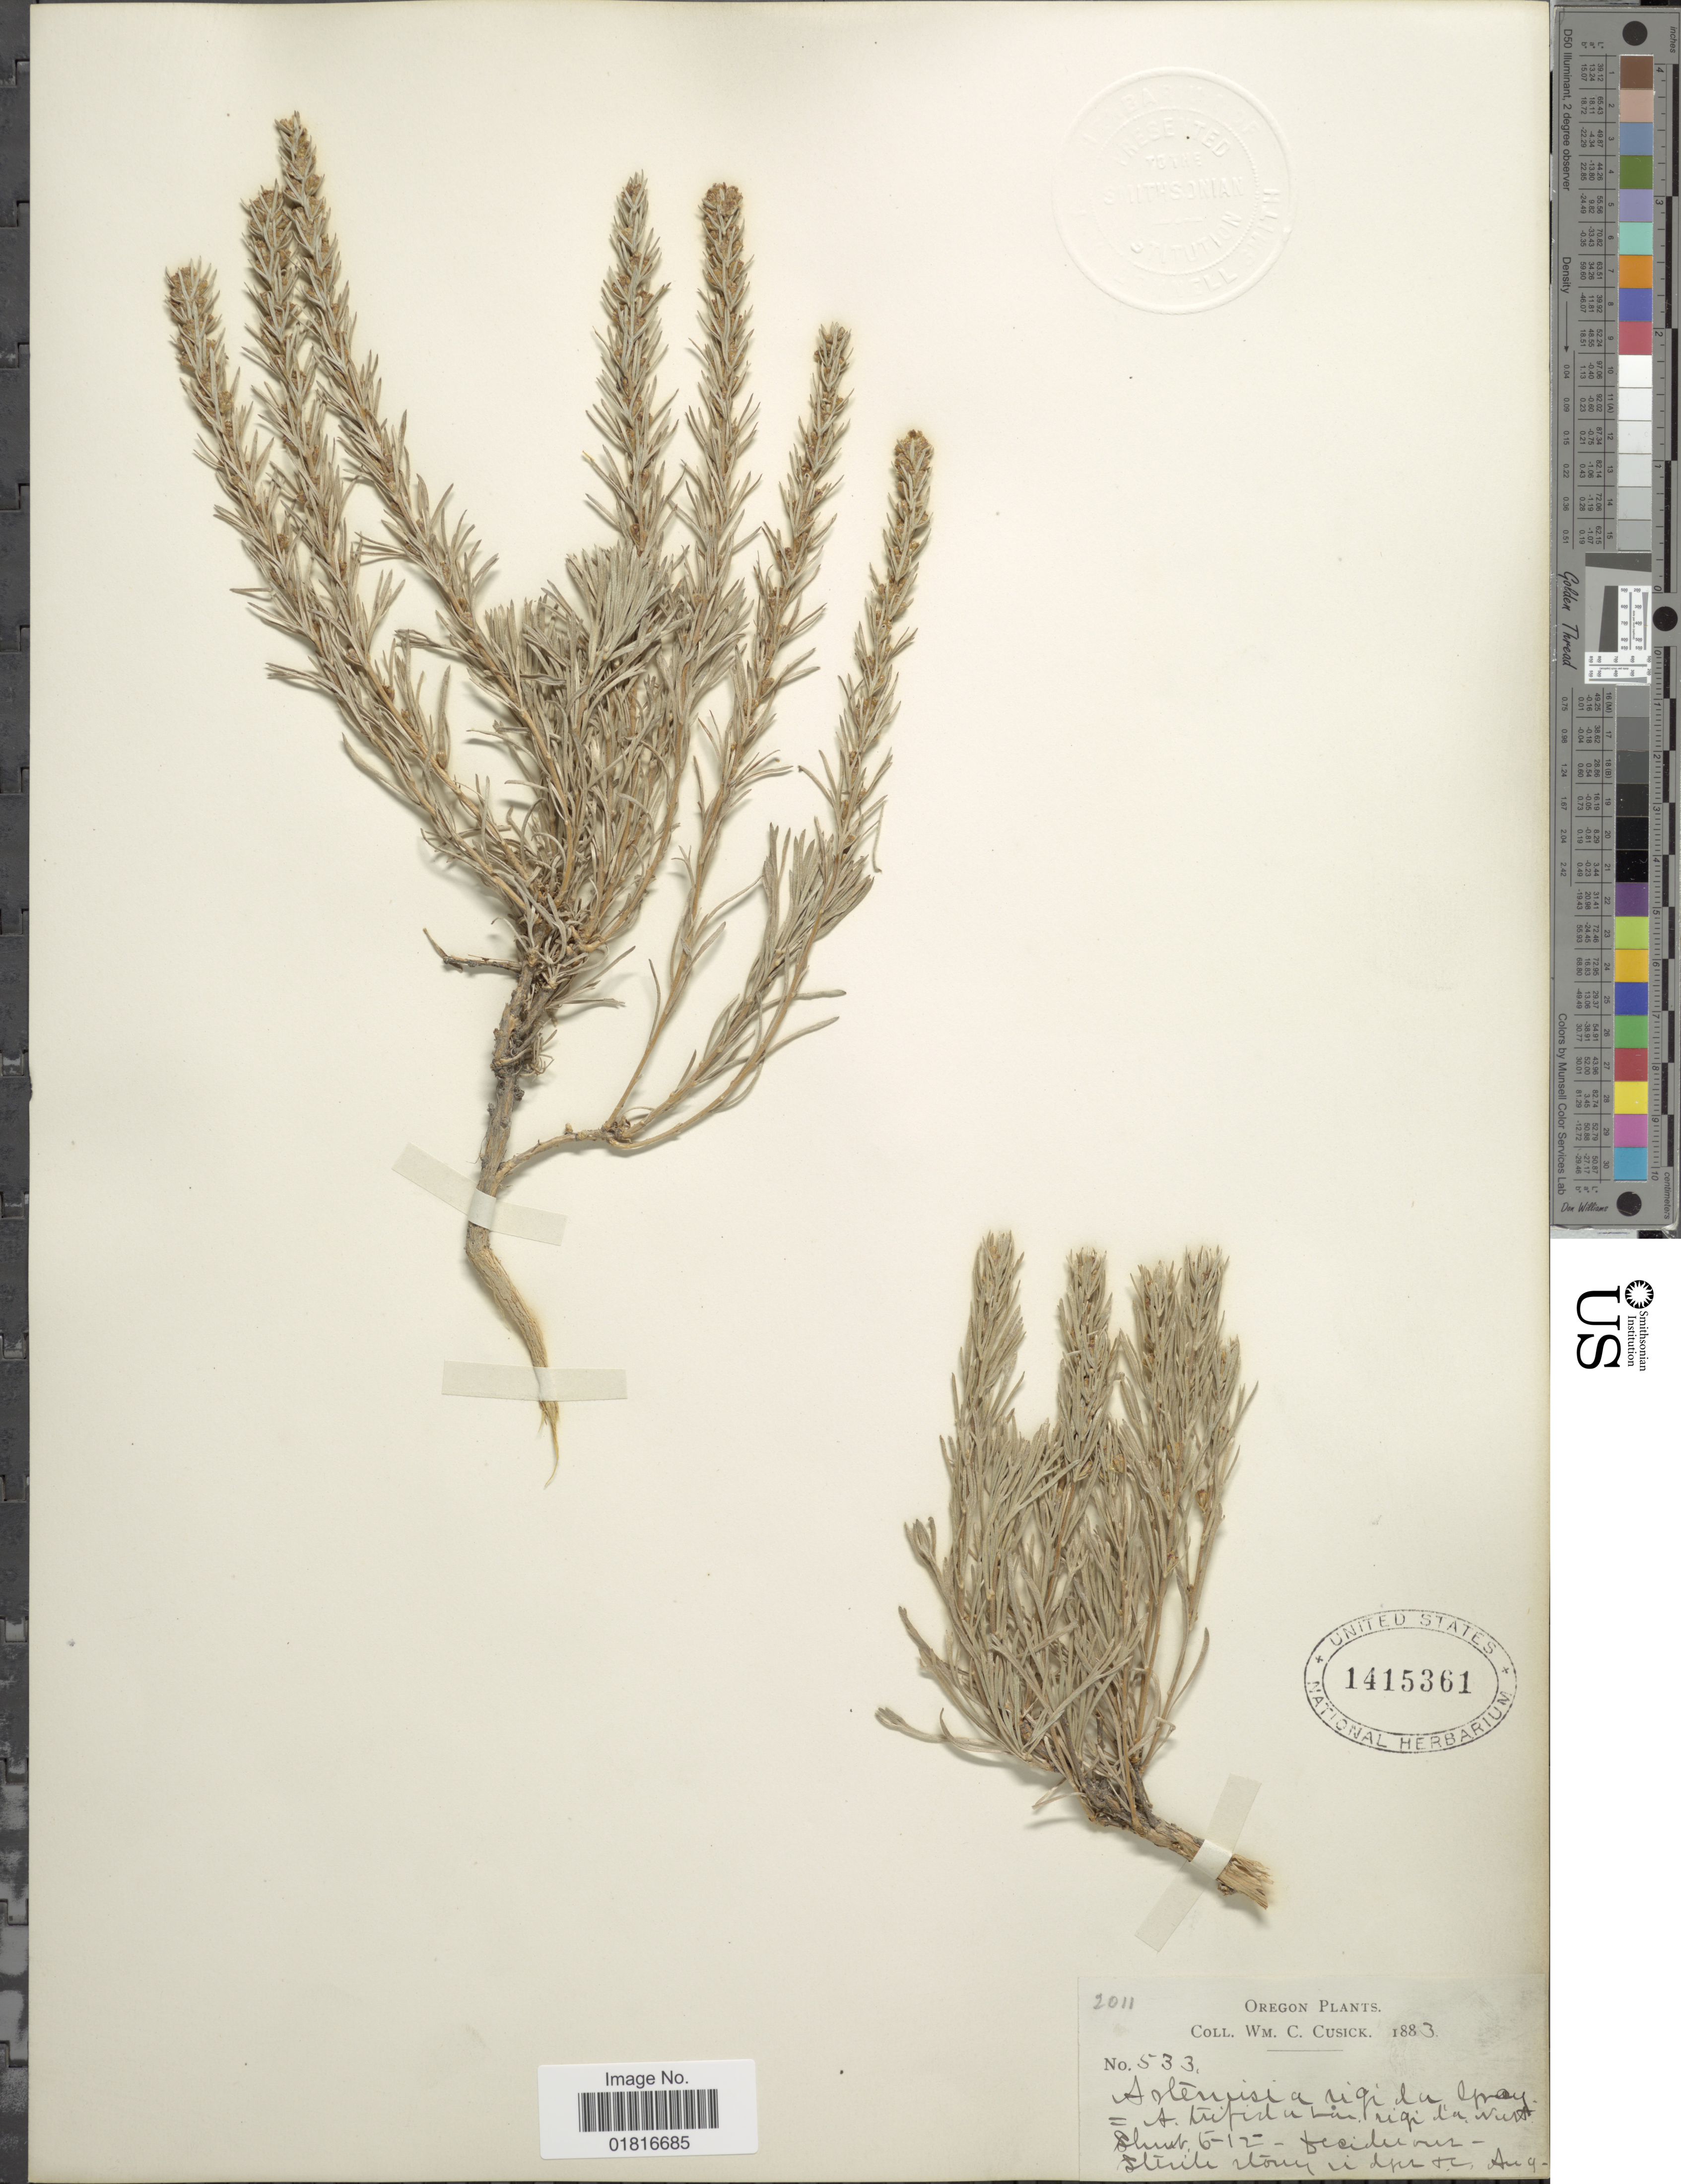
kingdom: Plantae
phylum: Tracheophyta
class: Magnoliopsida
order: Asterales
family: Asteraceae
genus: Artemisia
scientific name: Artemisia rigida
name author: (Nutt.) A. Gray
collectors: W. C. Cusick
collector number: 533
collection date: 1833-08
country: United States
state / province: Oregon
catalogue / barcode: US 1415361